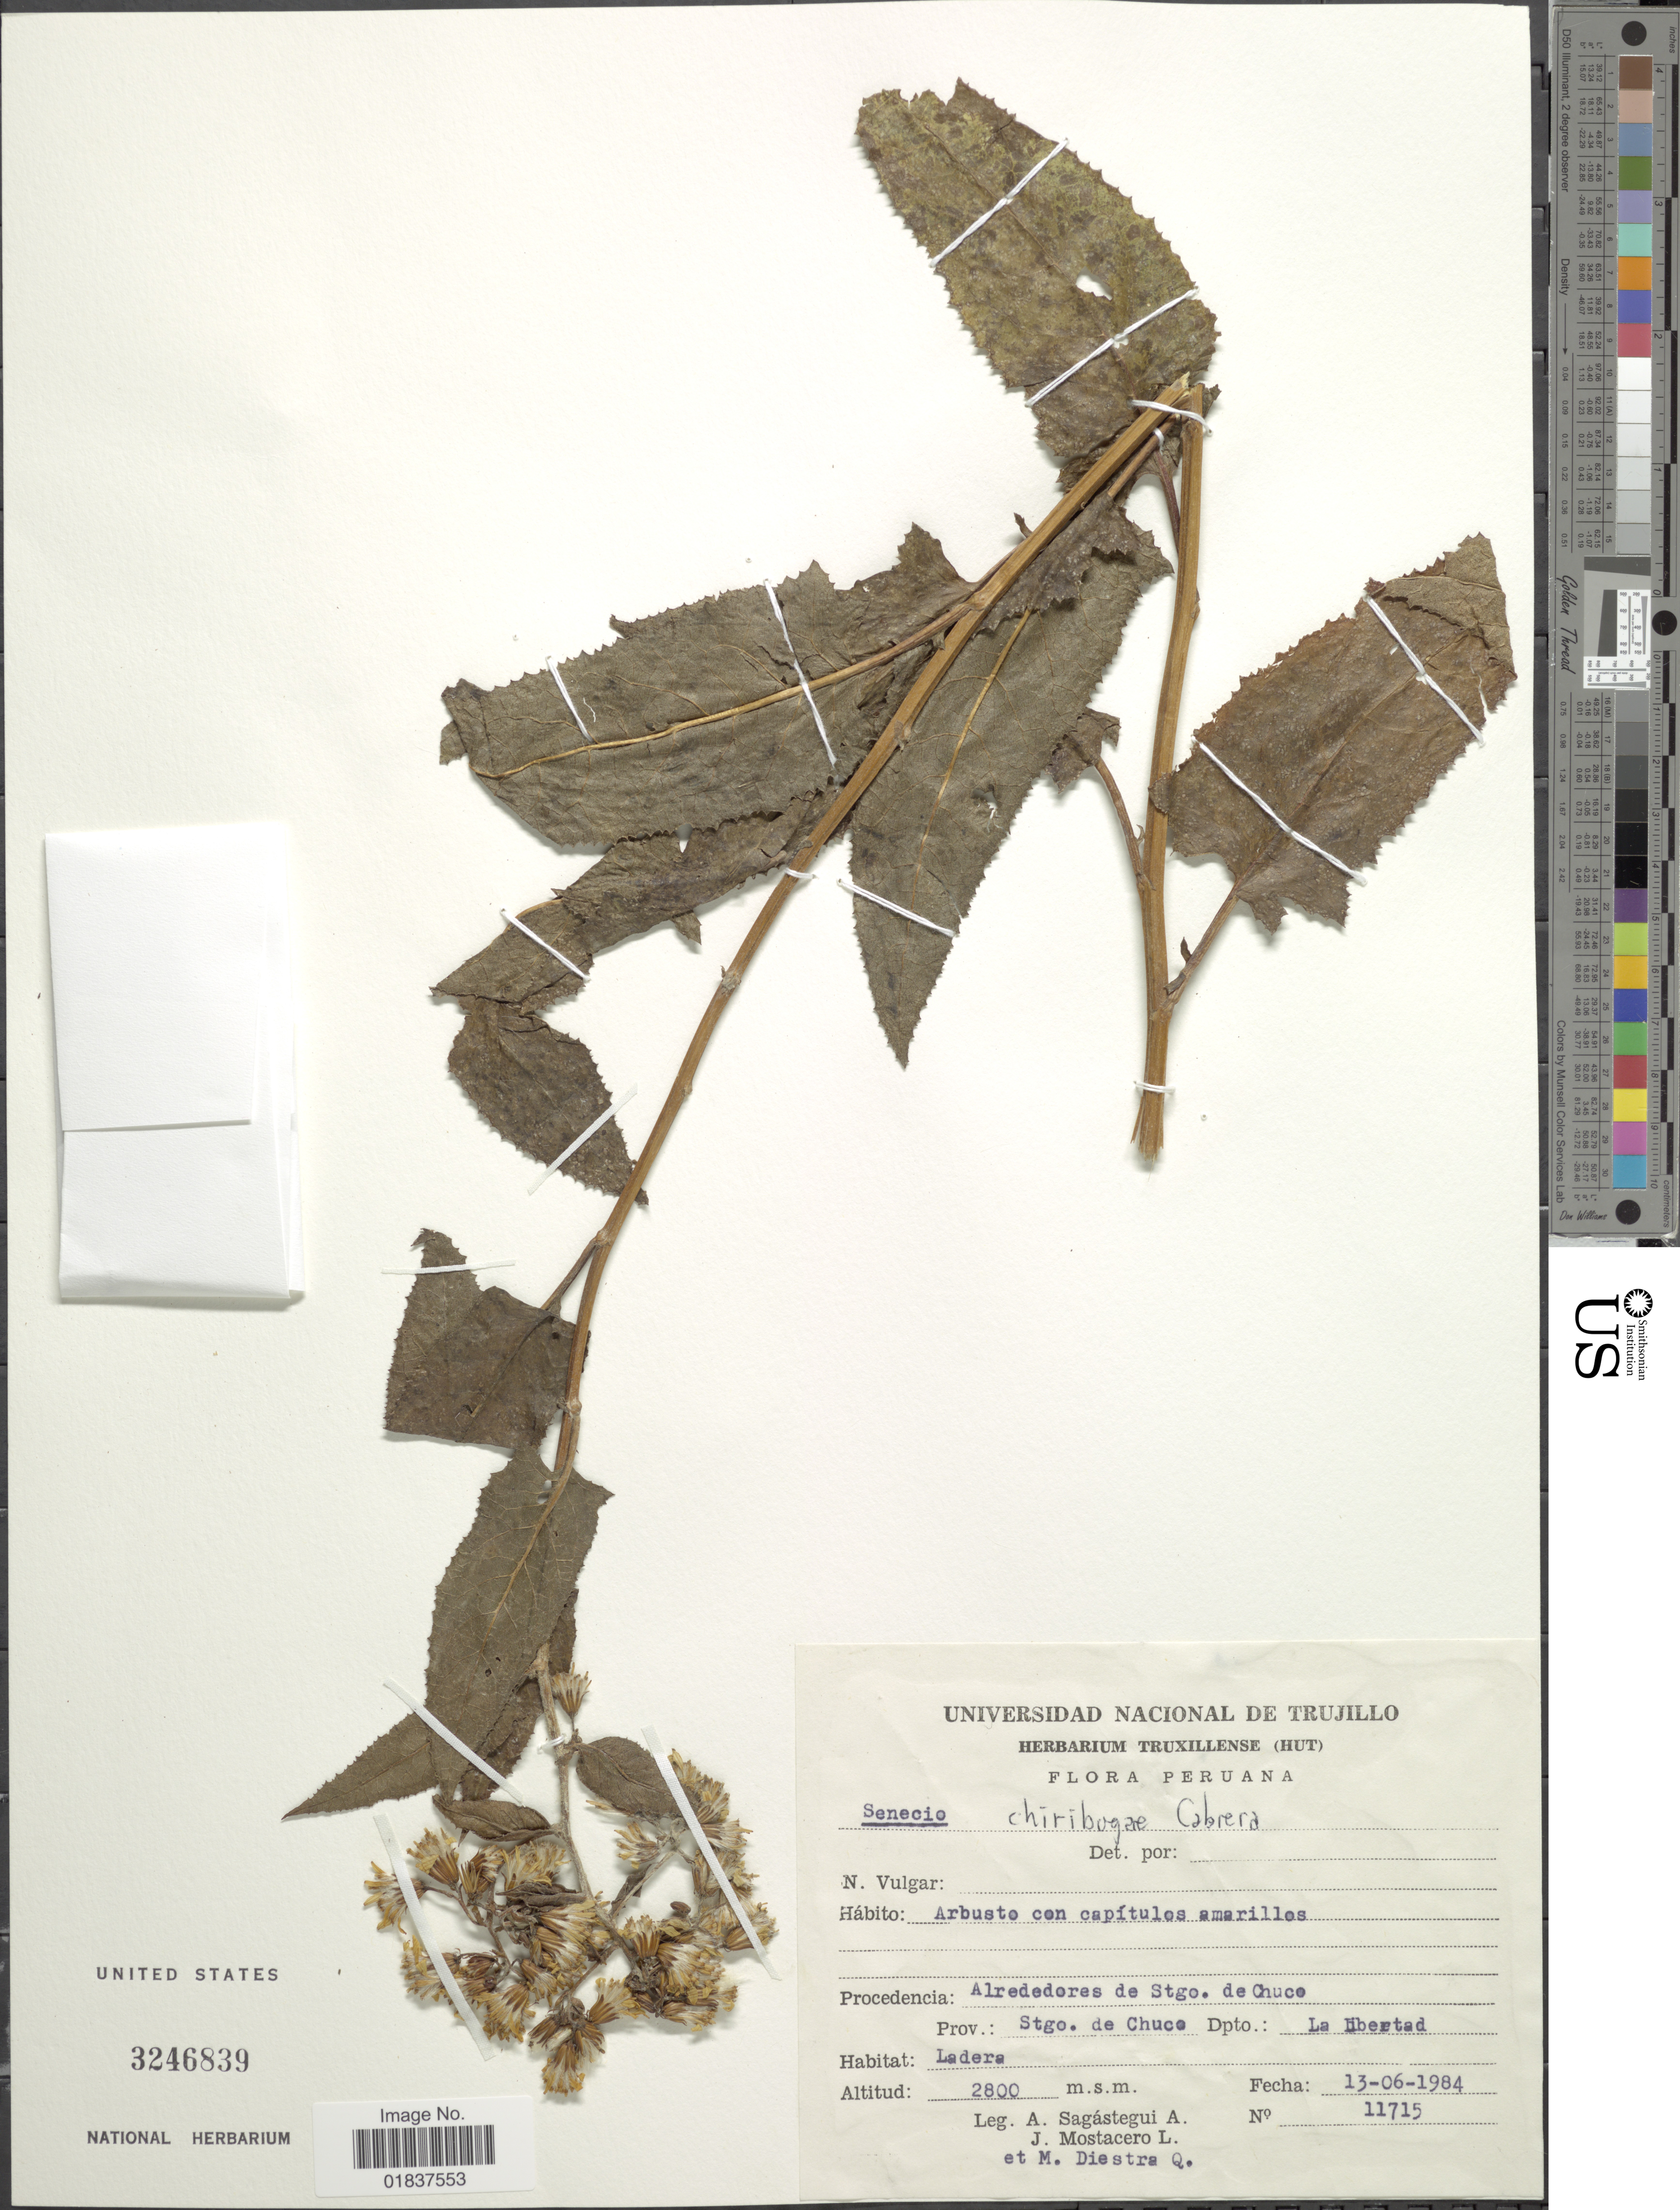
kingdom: Plantae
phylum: Tracheophyta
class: Magnoliopsida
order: Asterales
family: Asteraceae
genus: Senecio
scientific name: Senecio chiribogae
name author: Cabrera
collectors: A. Sagástegui A., J. Mostacero L. & M. Diestra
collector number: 11715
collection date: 1984-06-13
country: Peru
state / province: La Libertad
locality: Alrededores de Stgo. de Chuco. Prov.: Stgo. de Chuco. Dpto.: La Libertad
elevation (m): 2800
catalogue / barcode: US 3246839